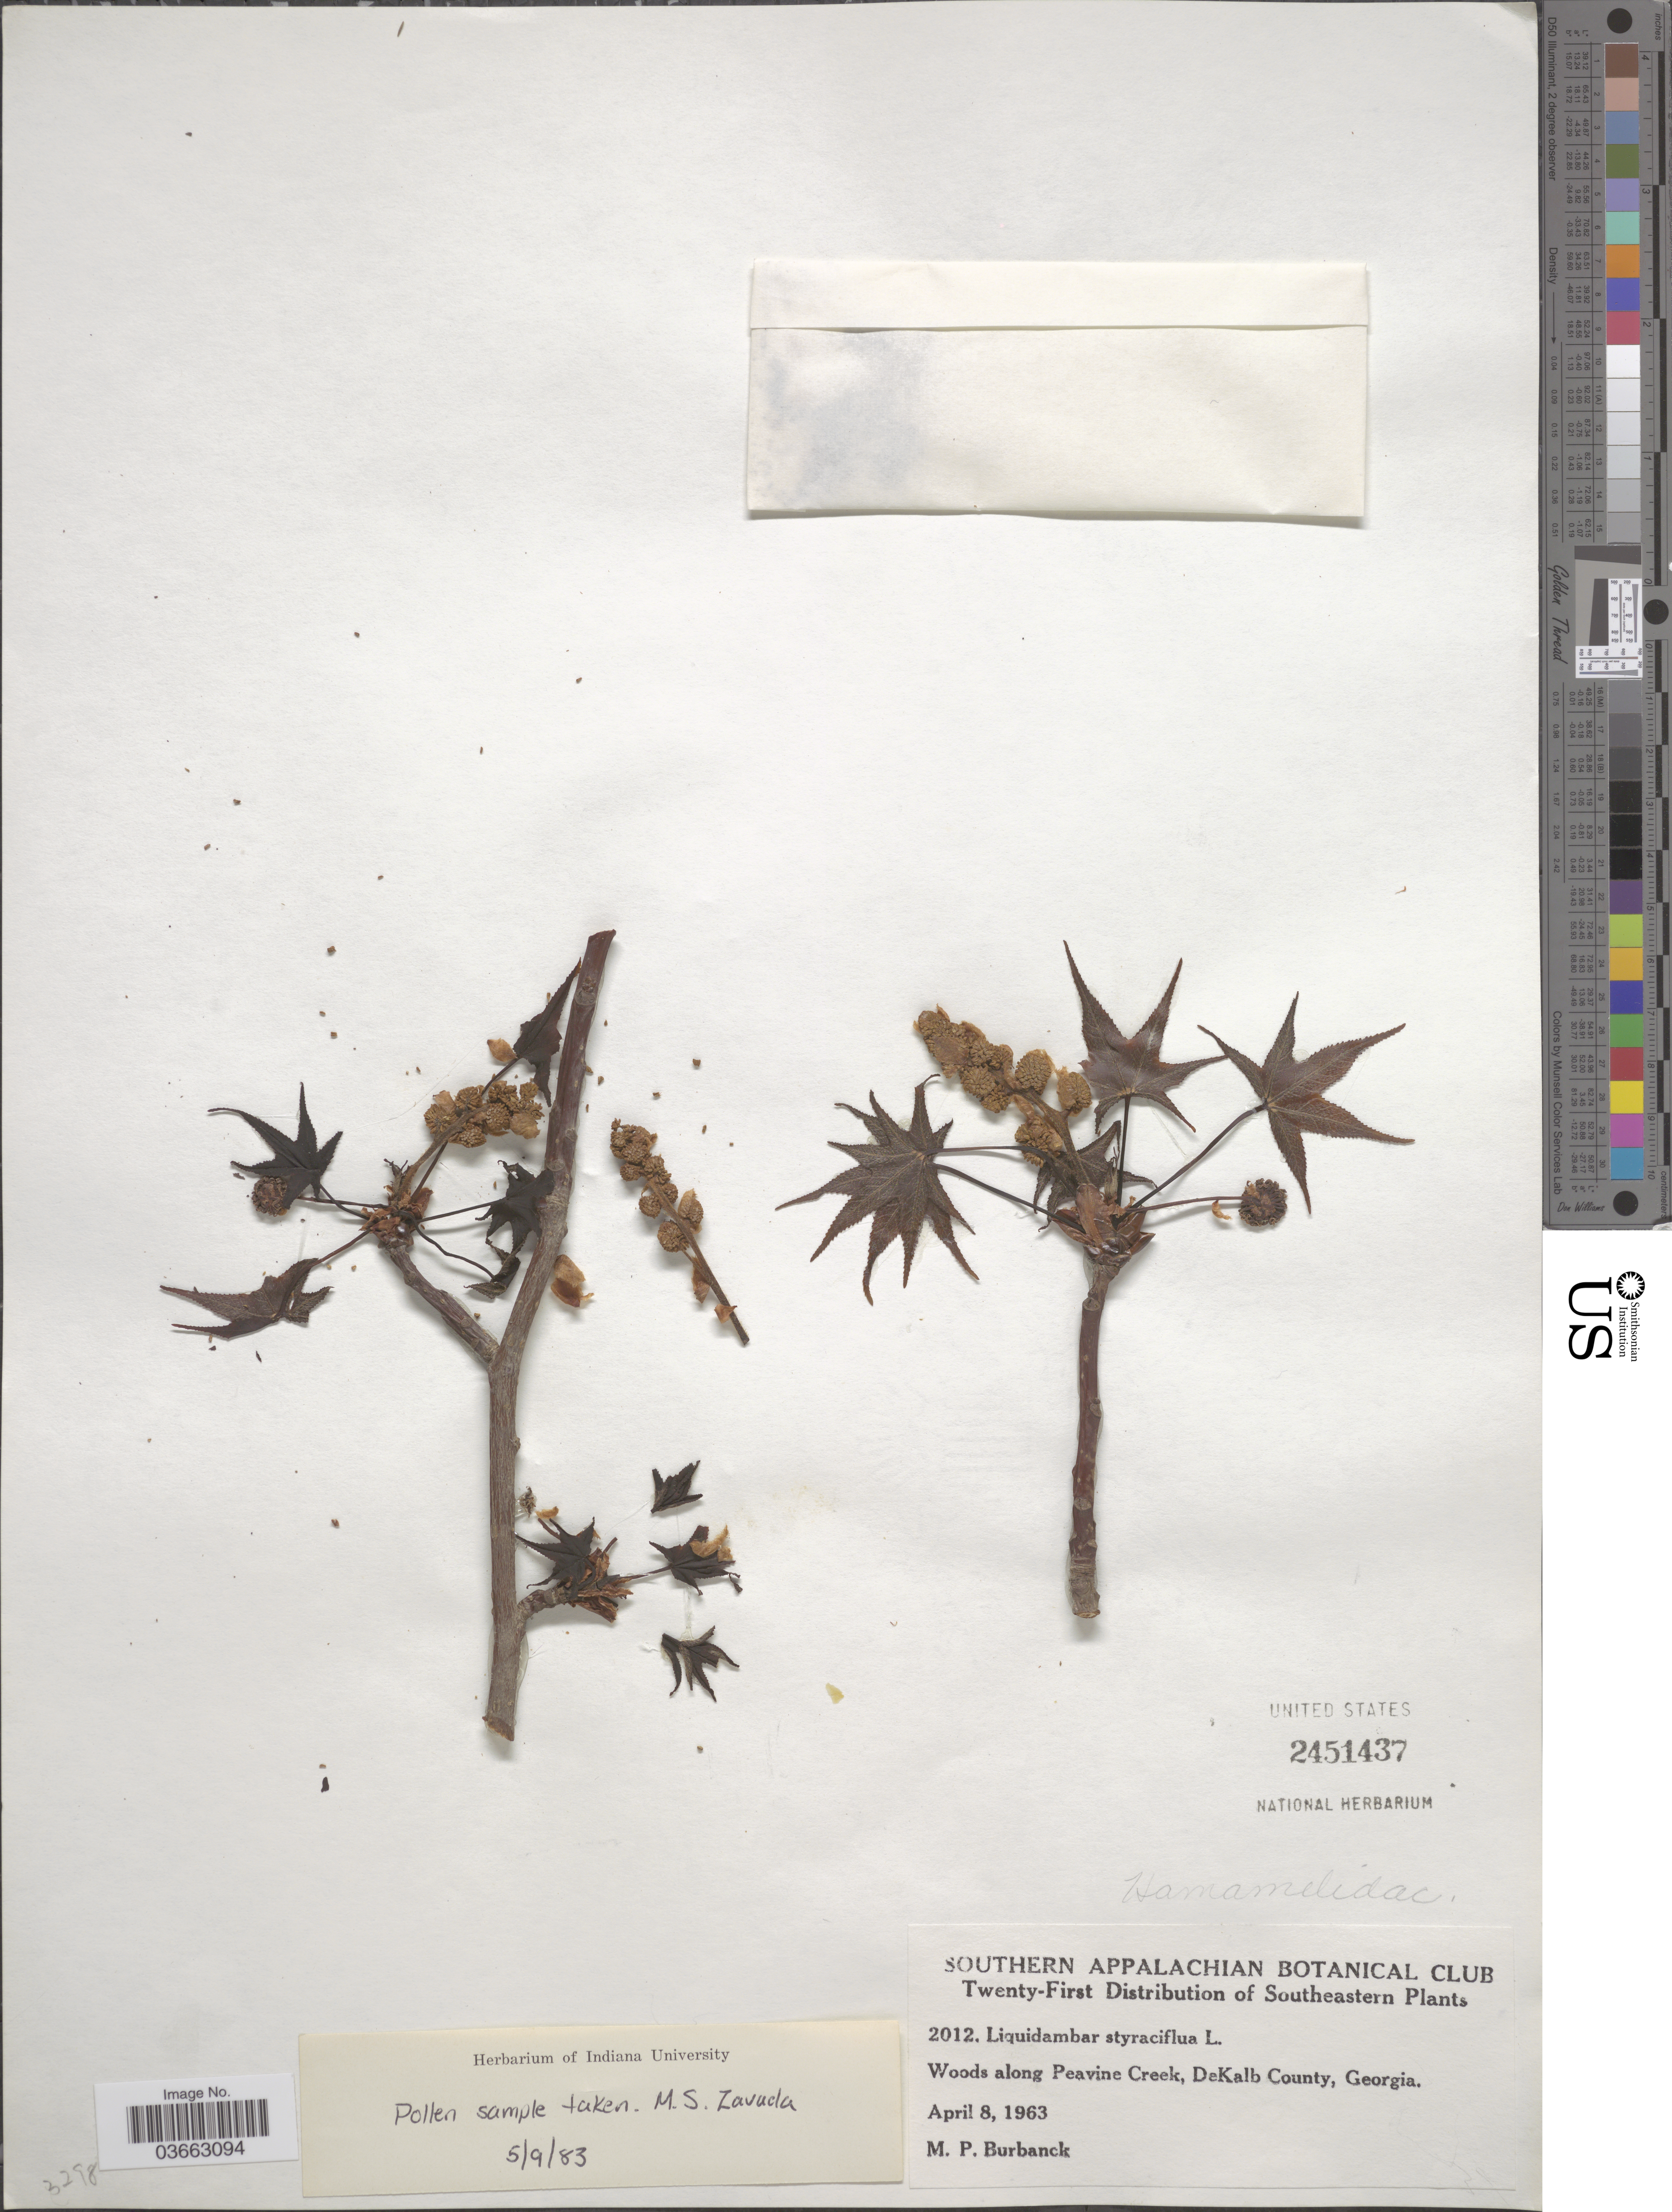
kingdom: Plantae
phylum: Tracheophyta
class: Magnoliopsida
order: Saxifragales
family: Altingiaceae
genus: Liquidambar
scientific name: Liquidambar styraciflua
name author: L.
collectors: M. Burbanck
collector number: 2012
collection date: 1963-04-08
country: United States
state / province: Georgia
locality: Woods along Peavine Creek, DeKalb County.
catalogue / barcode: US 2451437